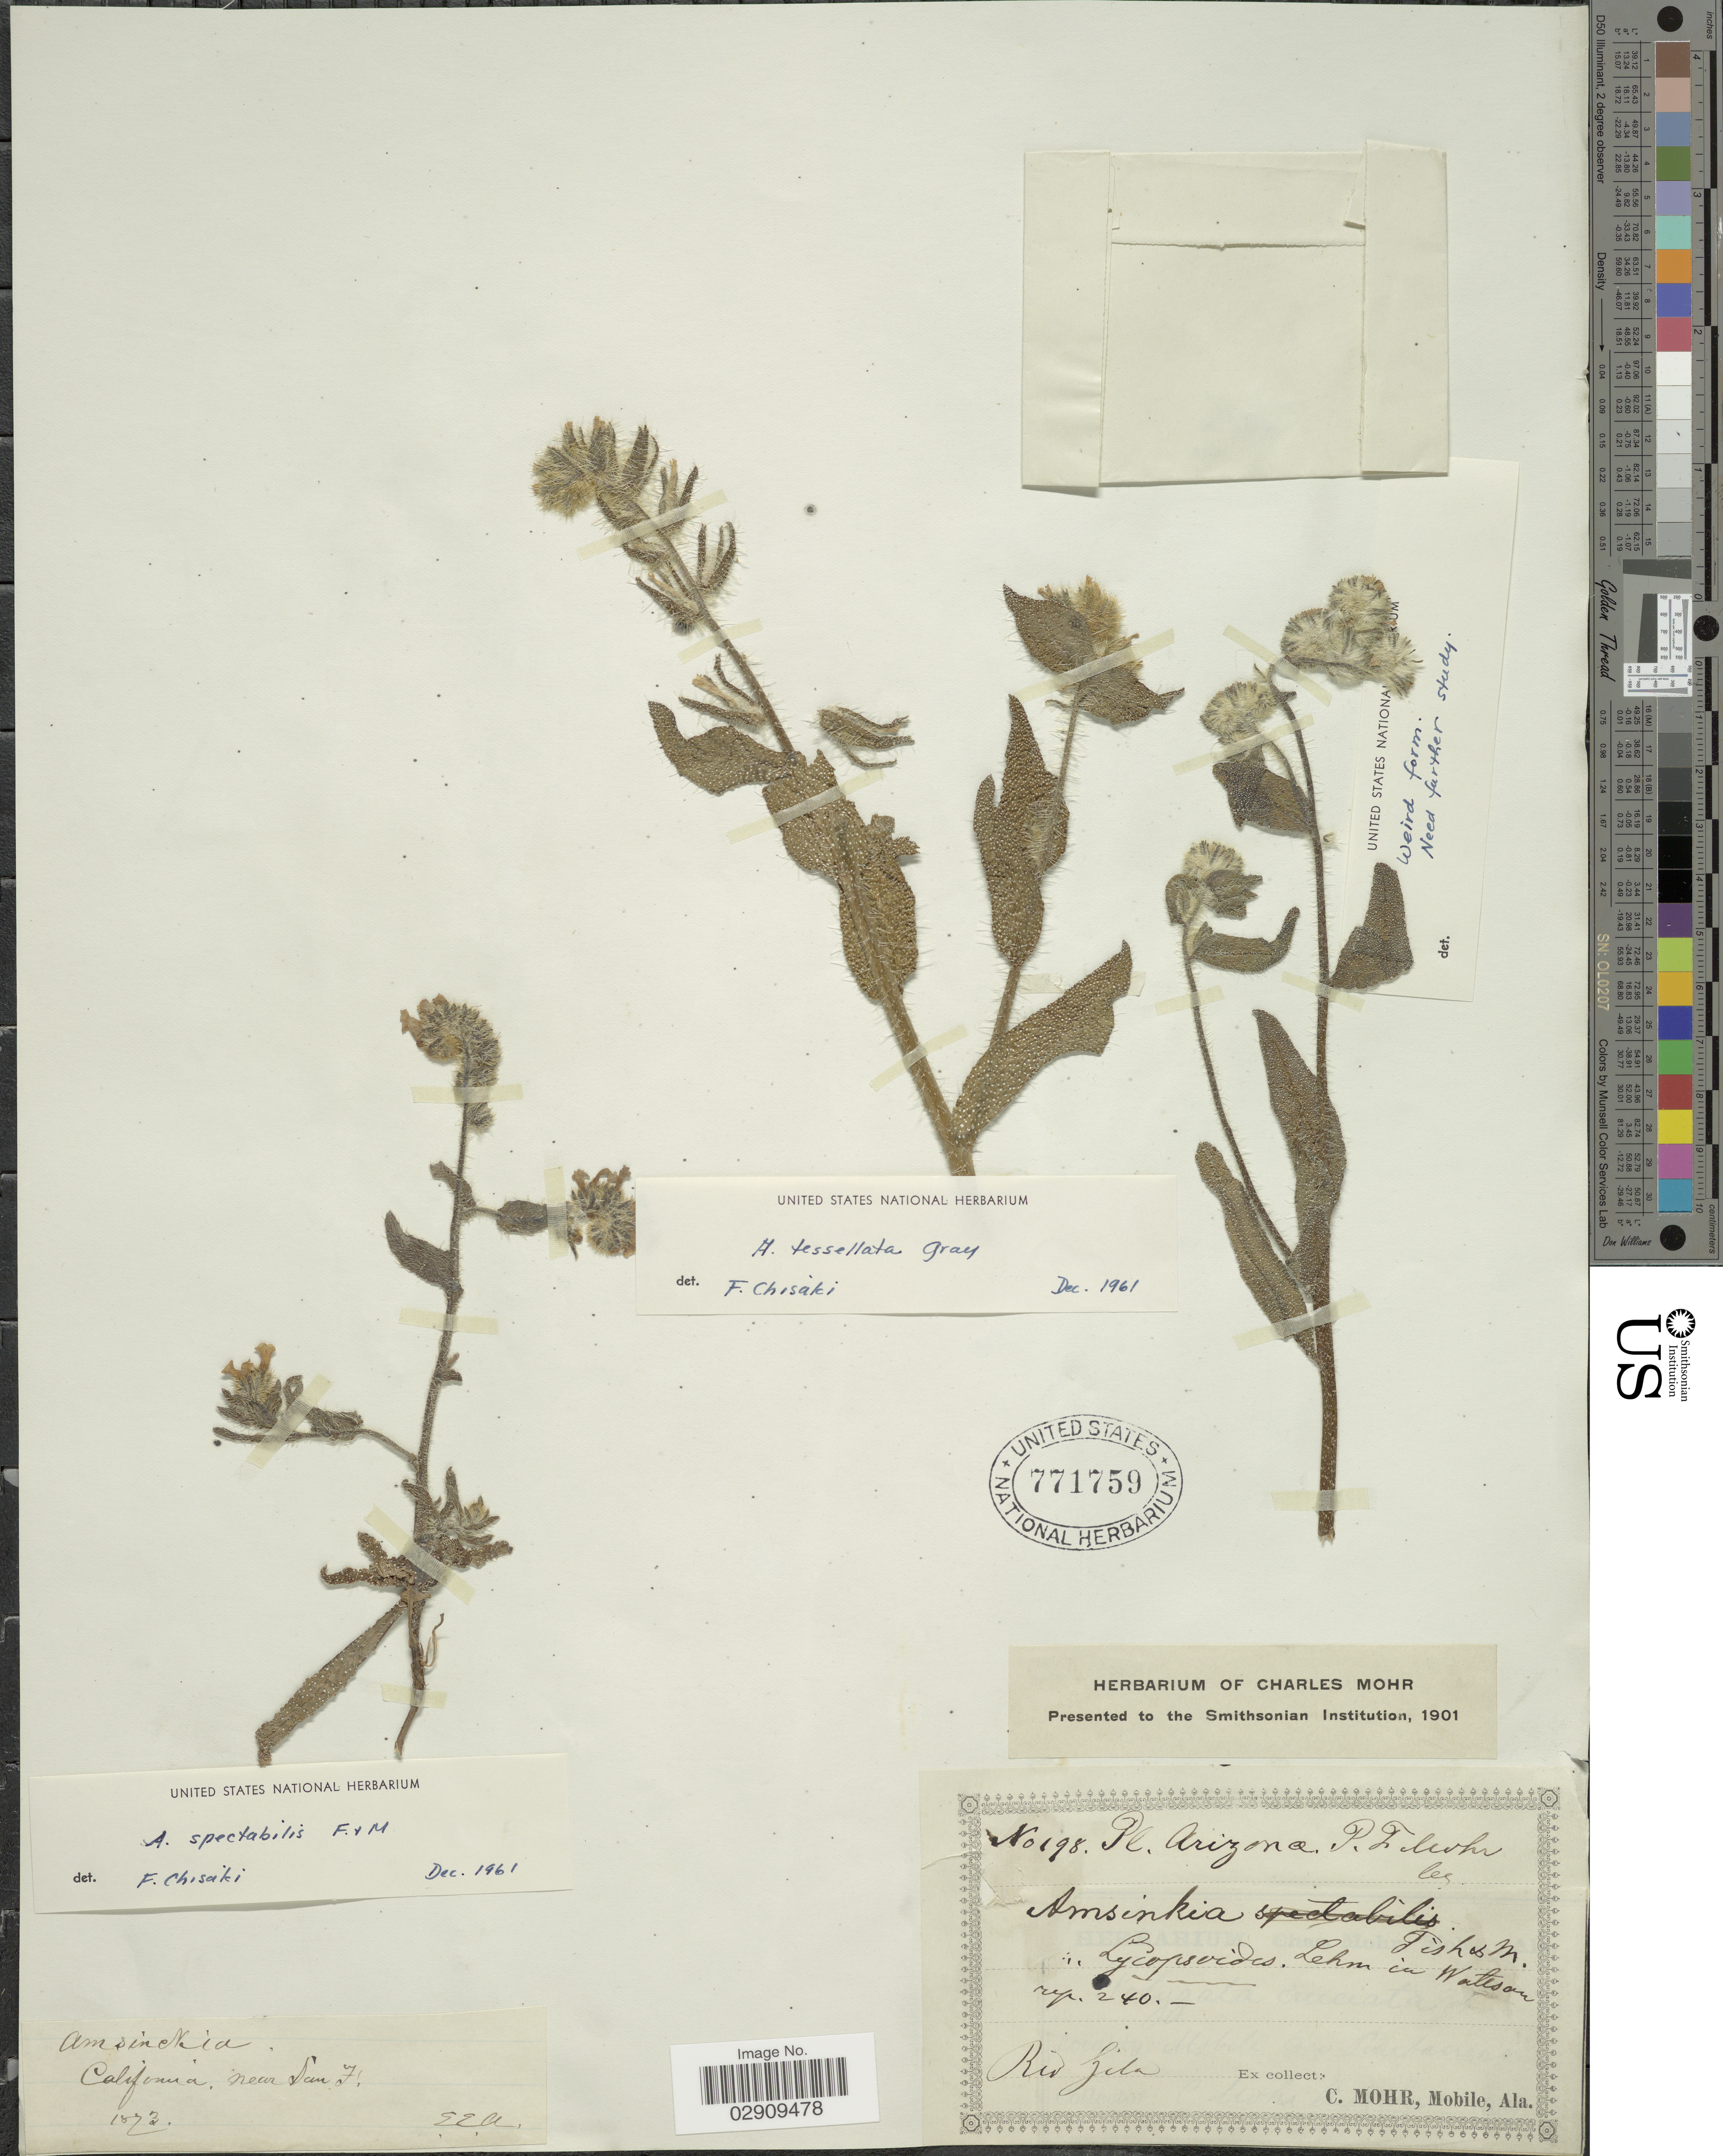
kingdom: Plantae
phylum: Tracheophyta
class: Magnoliopsida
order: Boraginales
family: Boraginaceae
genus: Amsinckia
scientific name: Amsinckia spectabilis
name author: Fisch. & C.A. Mey.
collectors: P. F. Mohr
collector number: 198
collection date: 1873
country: United States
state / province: California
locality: Near San F'. Pl. Arizona, Rio Gila.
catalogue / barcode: US 771759